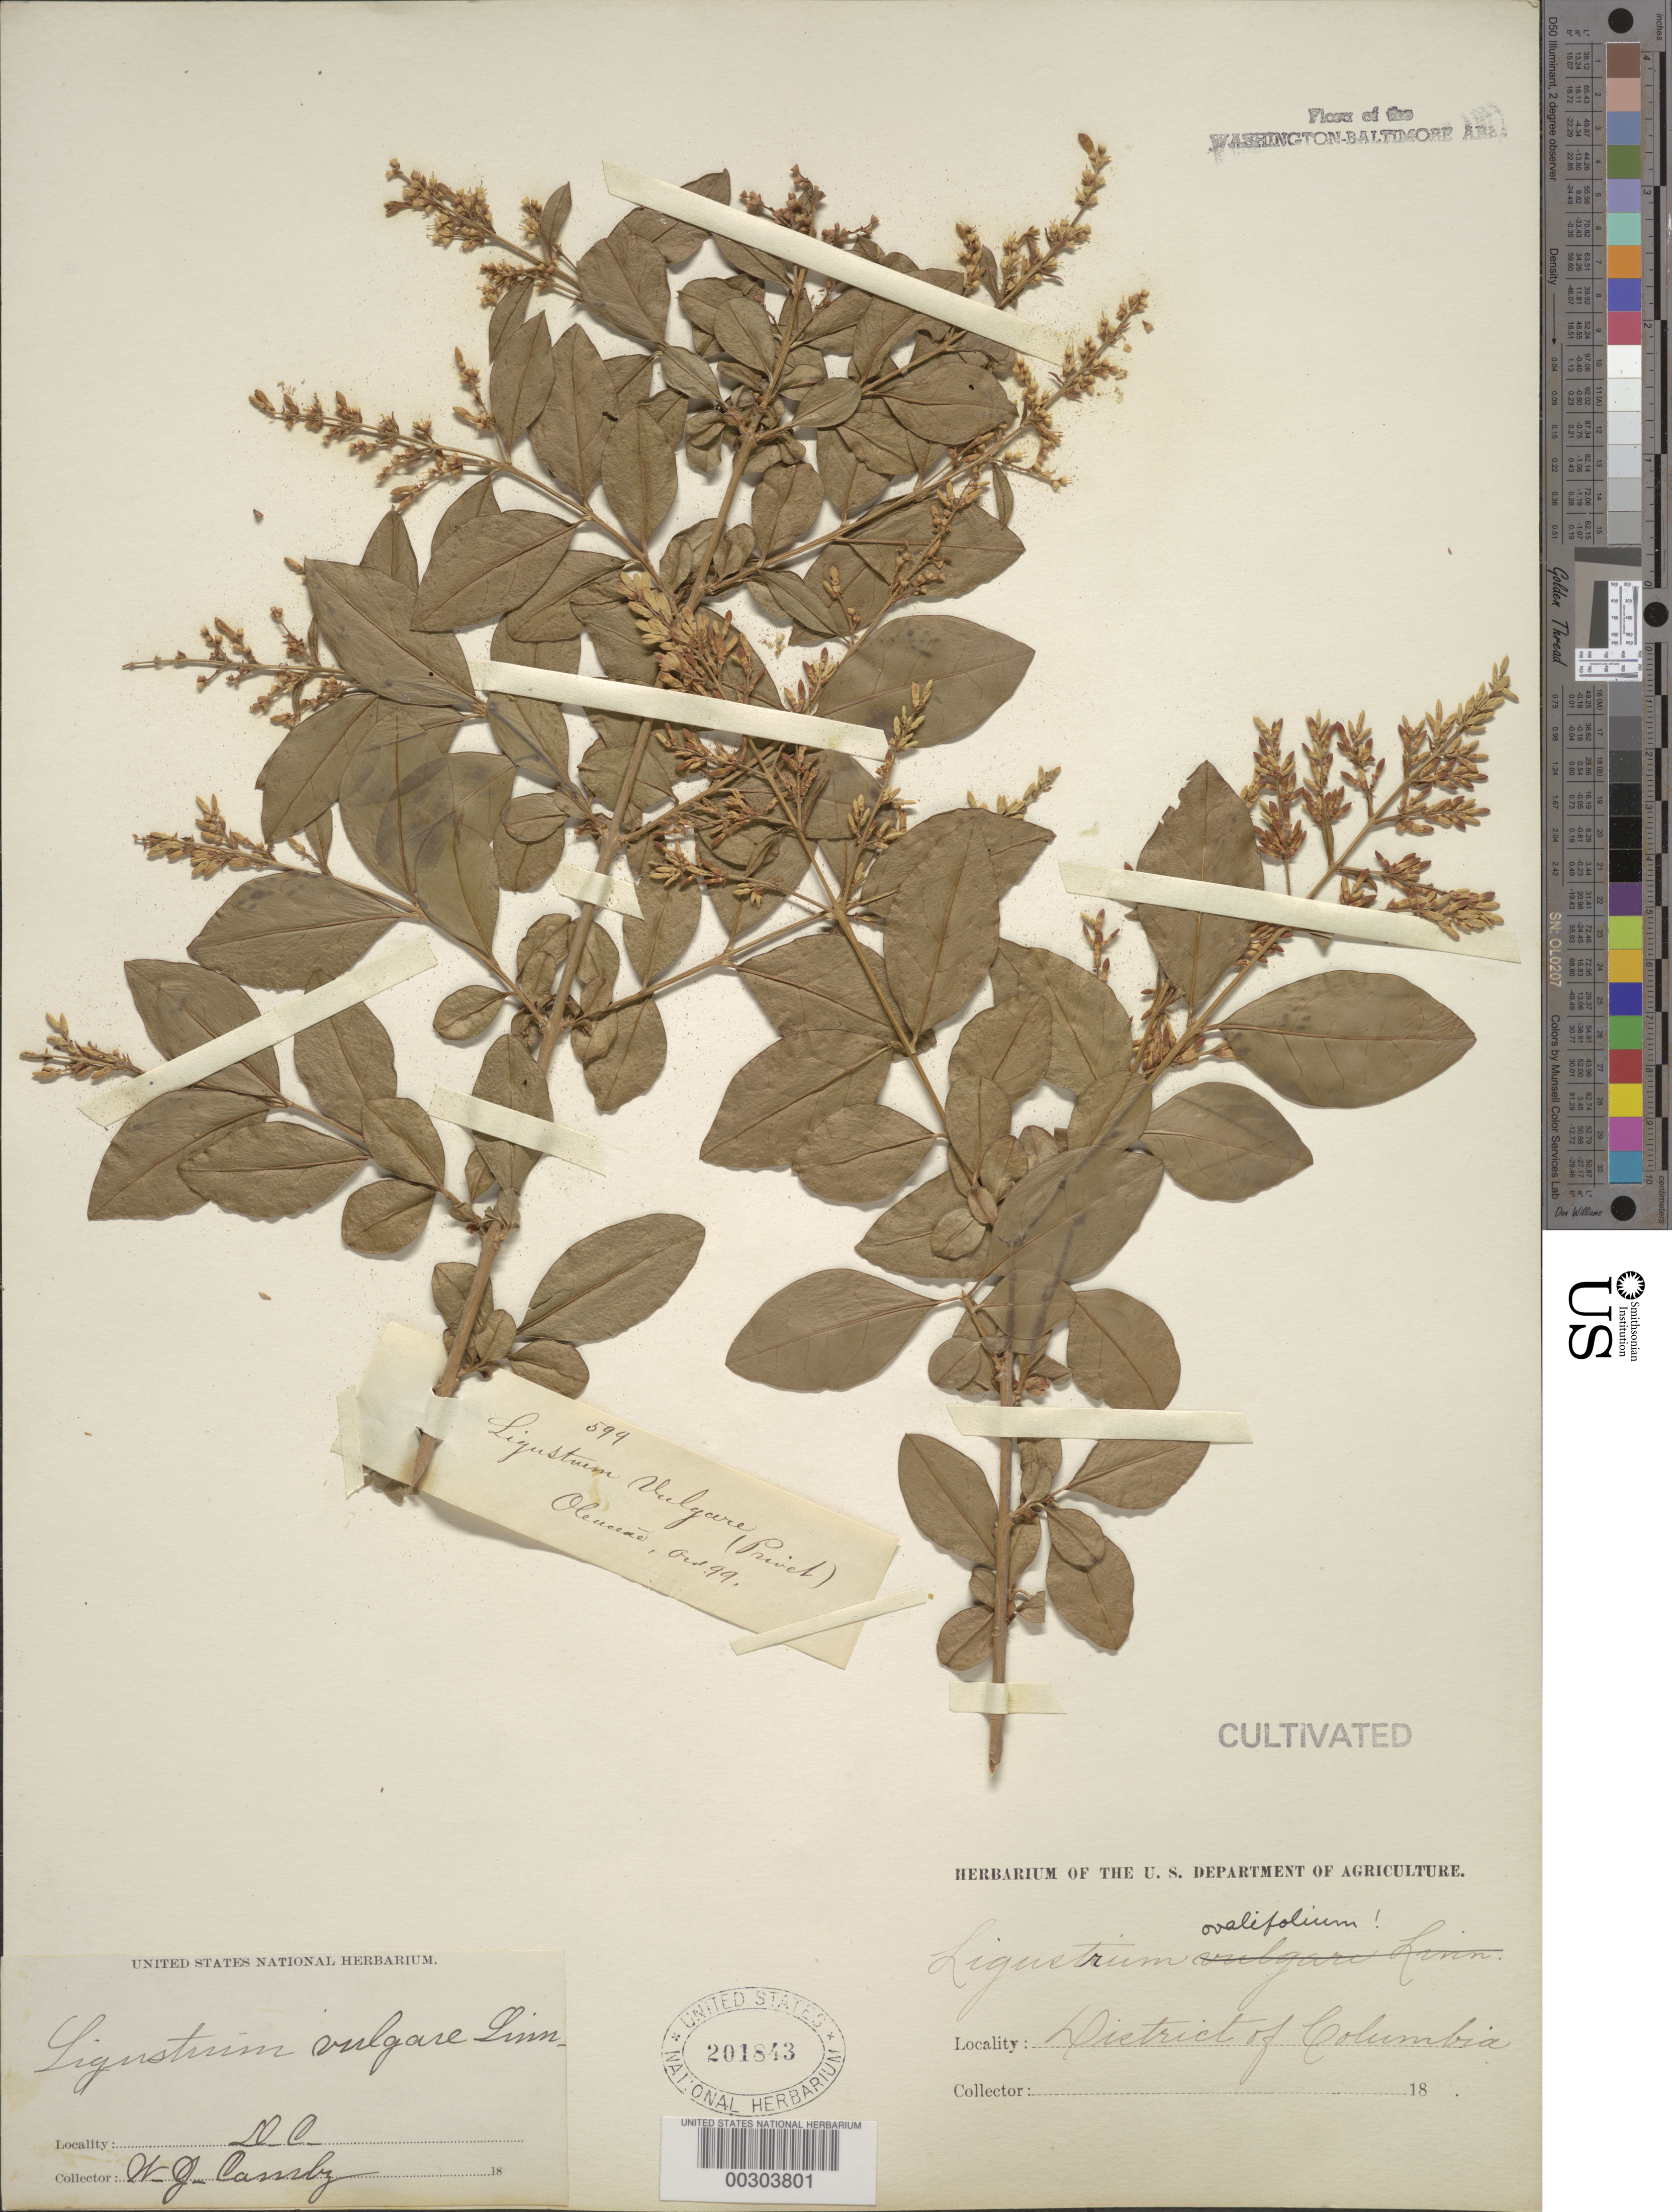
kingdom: Plantae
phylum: Tracheophyta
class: Magnoliopsida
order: Lamiales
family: Oleaceae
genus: Ligustrum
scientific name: Ligustrum ovalifolium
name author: Hassk.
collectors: W. Camby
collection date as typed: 18--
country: United States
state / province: District of Columbia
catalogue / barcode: US 201843